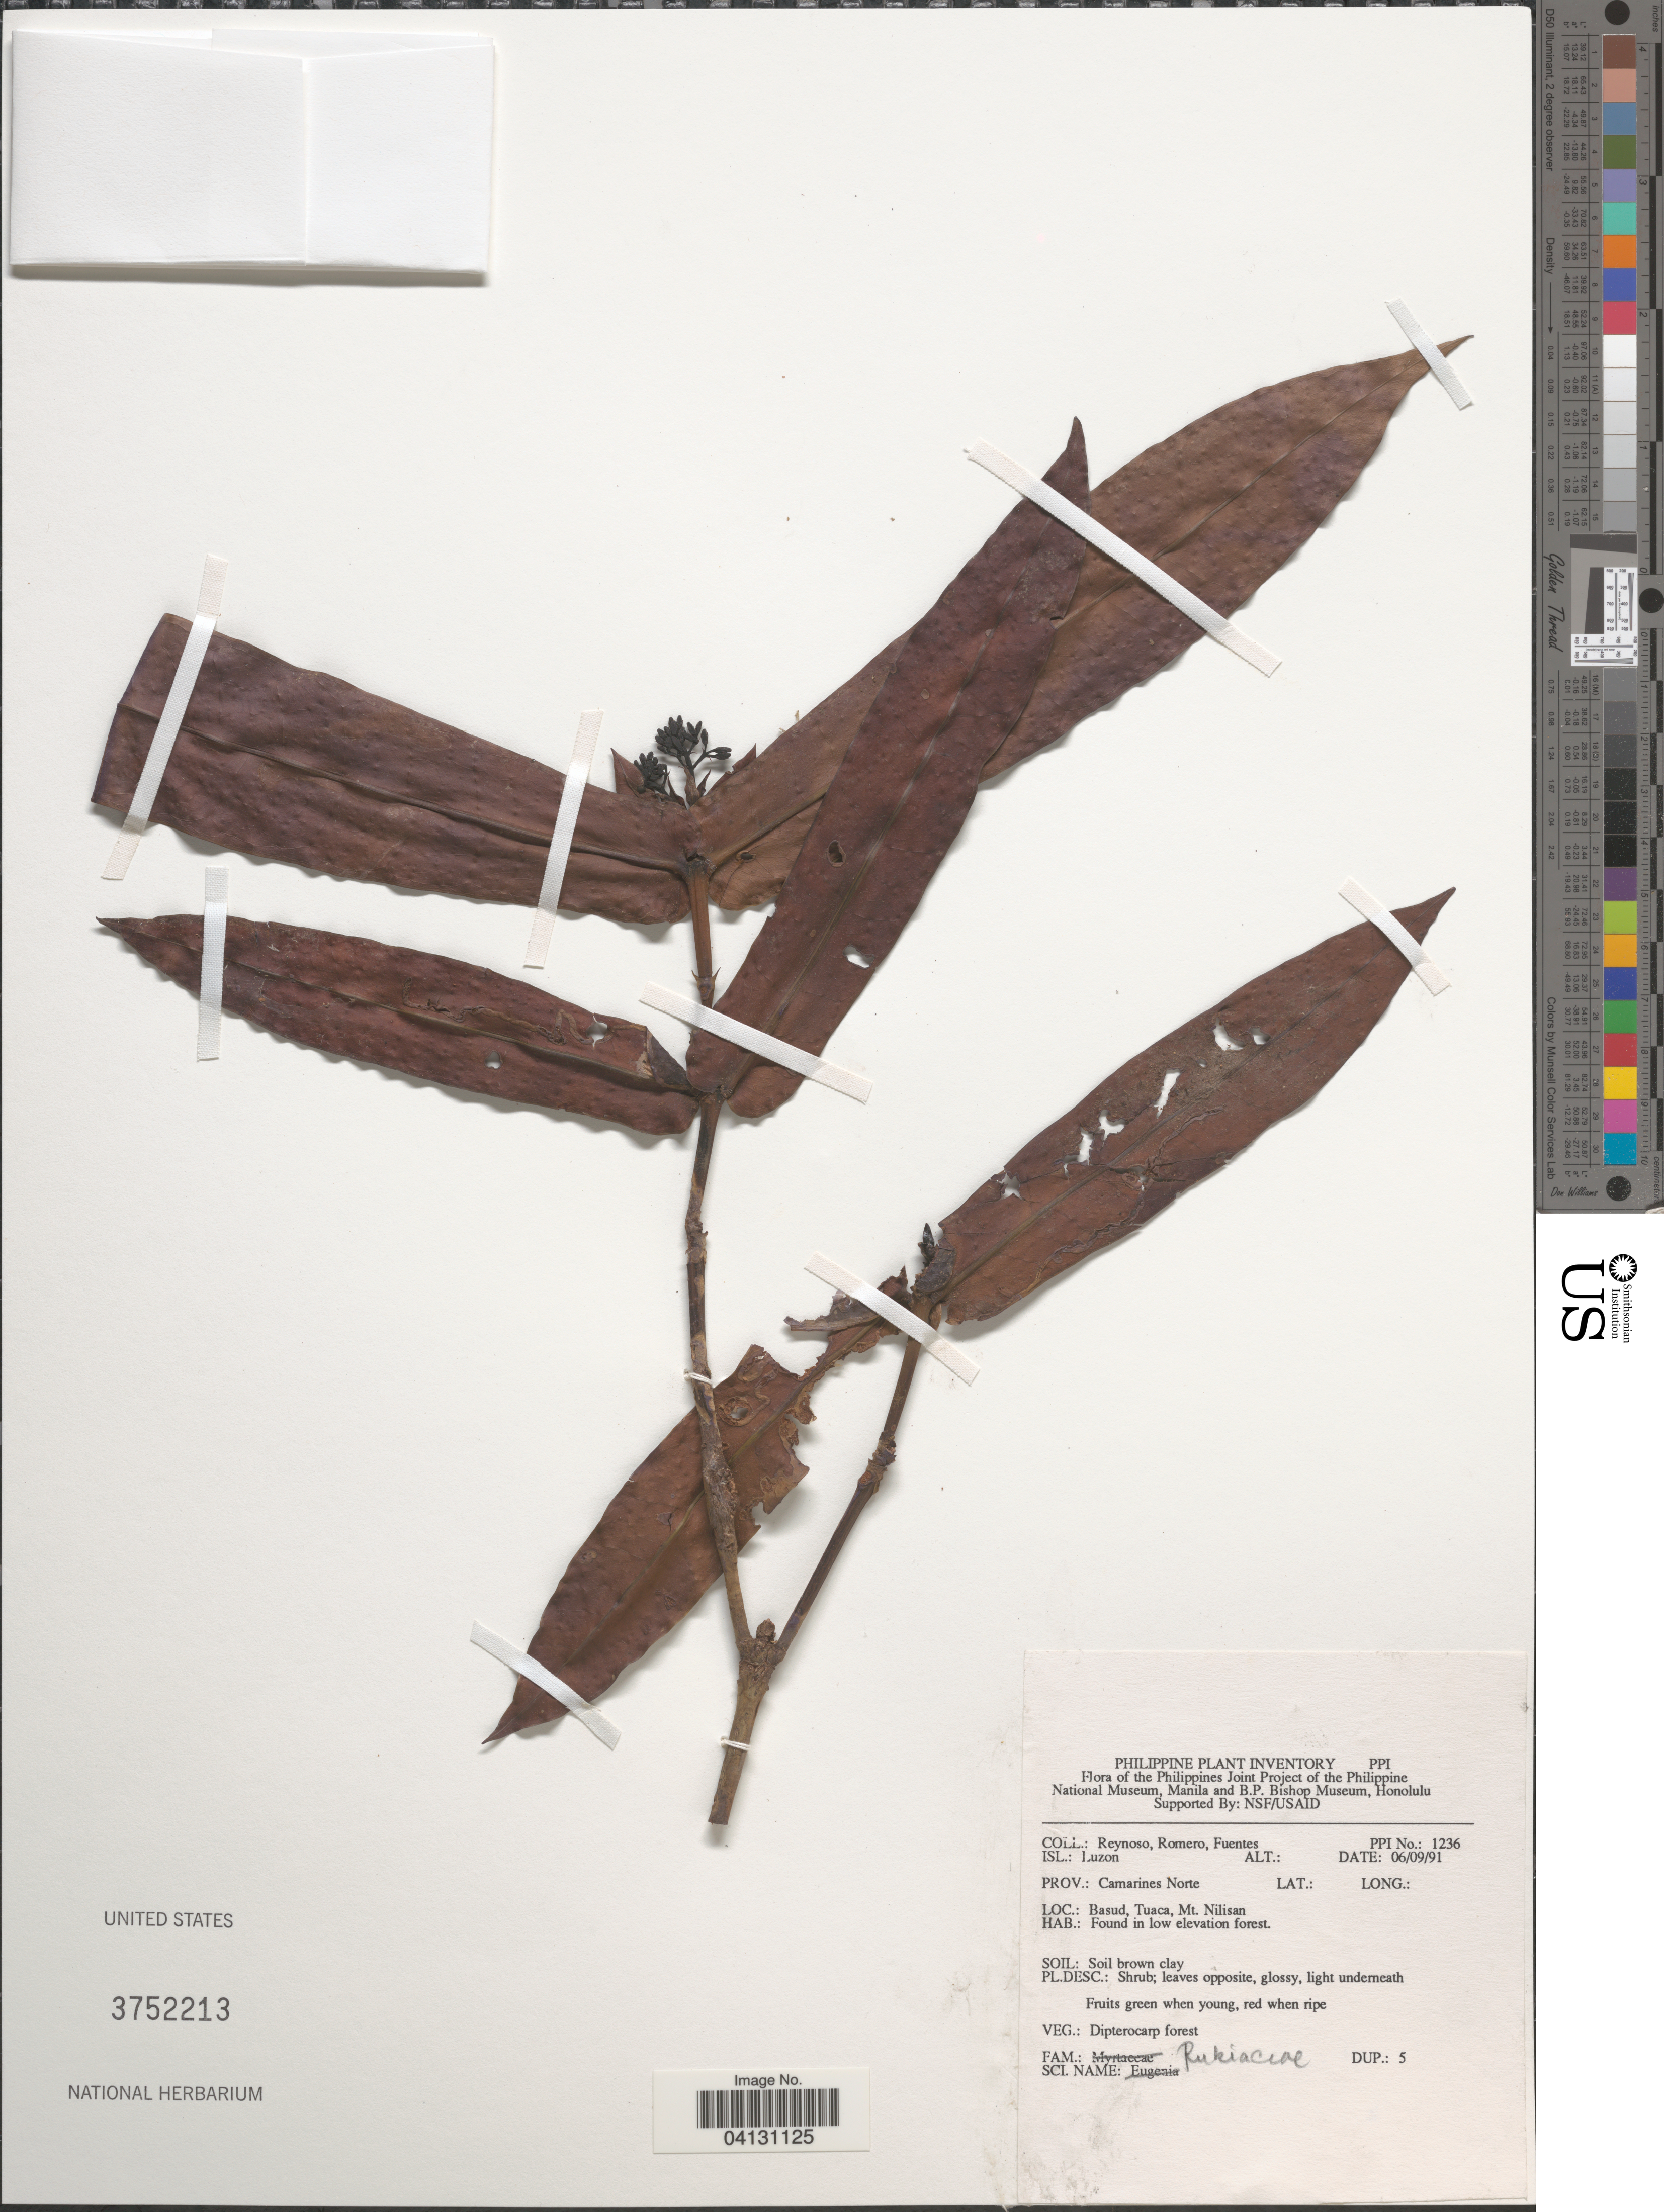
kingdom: Plantae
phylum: Tracheophyta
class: Magnoliopsida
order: Gentianales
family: Rubiaceae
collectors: E. Reynoso, -. Romero & -. Fuentes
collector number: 1236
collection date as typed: Transcribed d/m/y: 6/9/91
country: Philippines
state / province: Bicol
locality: The Philippines Joint Project of the Philippines National Museum, Manila and B.P. Bishop Museum, Honolulu. Isl.: Luzon. Prov.: Camarines Norte. Basud, Tuaca, Mt. Nilisan. In low elevation forest.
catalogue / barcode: US 3752213